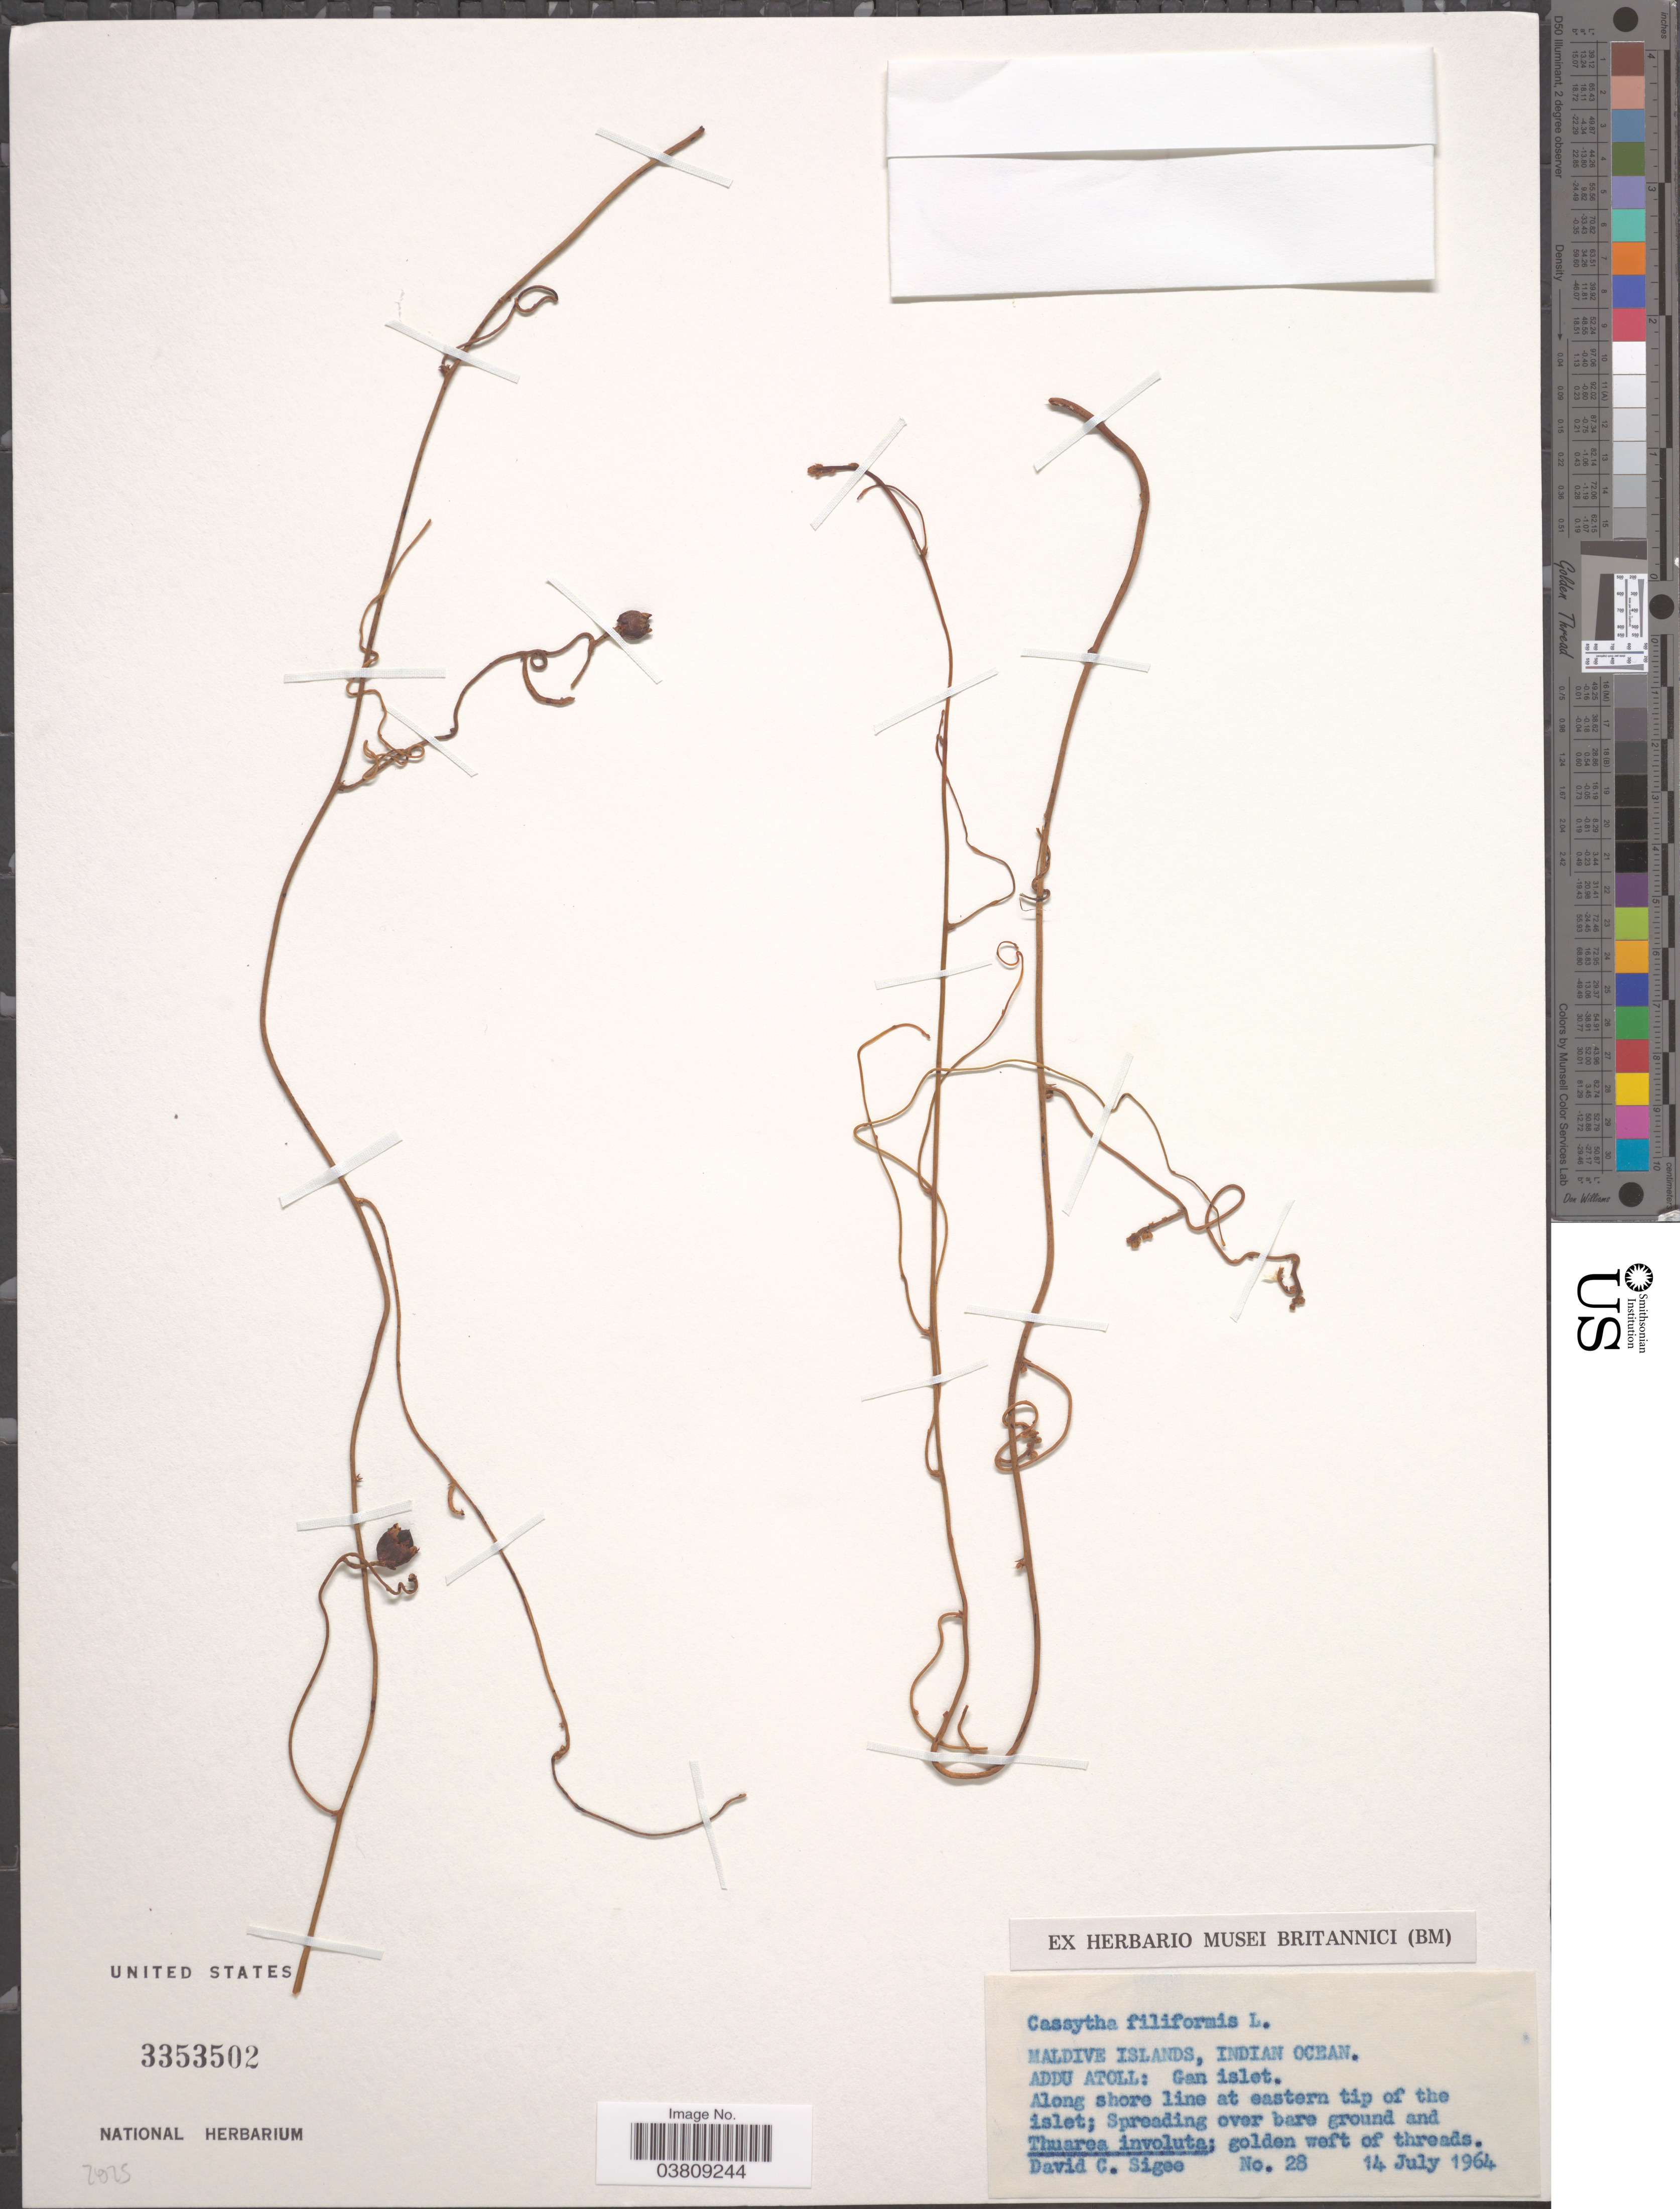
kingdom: Plantae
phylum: Tracheophyta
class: Magnoliopsida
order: Laurales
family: Lauraceae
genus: Cassytha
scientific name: Cassytha filiformis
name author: L.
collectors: D. C. Sigee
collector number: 28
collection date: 1964-07-14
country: Maldive Islands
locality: Indian Ocean, Addu Atoll: Gan islet. Along shore line at eastern tip of the islet.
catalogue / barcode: US 3353502